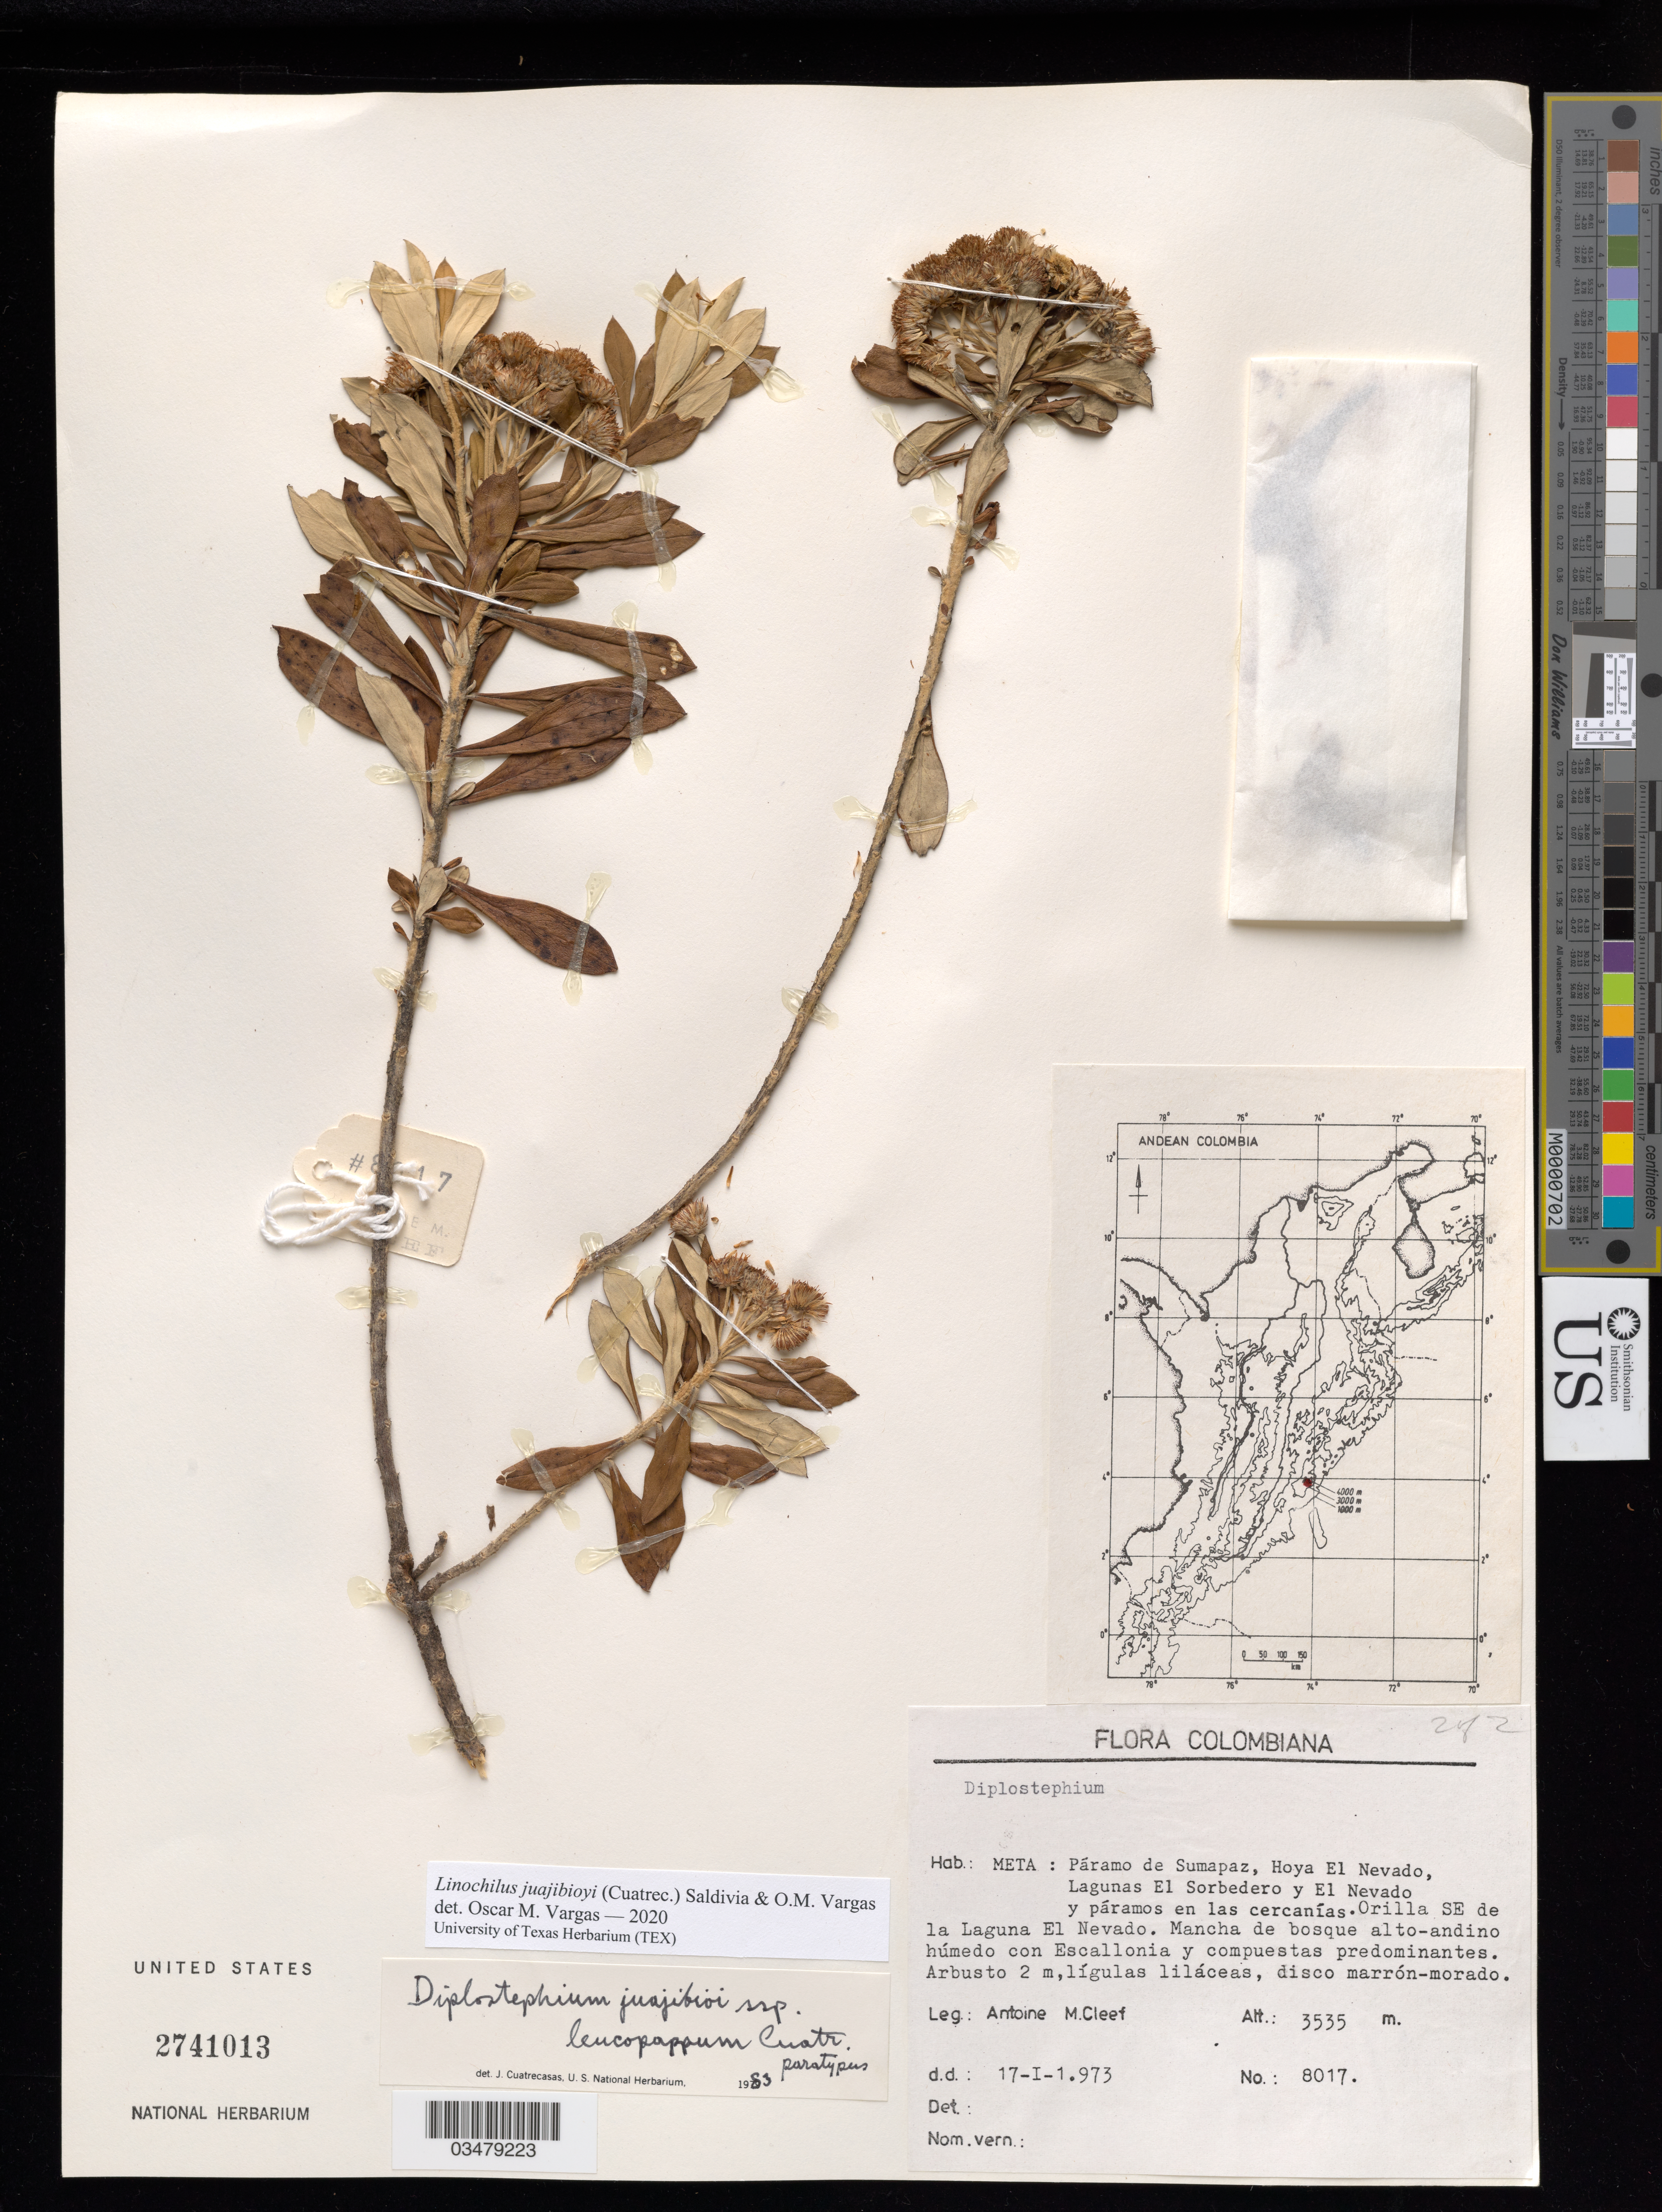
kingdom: Plantae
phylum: Tracheophyta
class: Magnoliopsida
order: Asterales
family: Asteraceae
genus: Linochilus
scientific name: Linochilus juajibioyi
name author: (Cuatrec.) Saldivia & O.M. Vargas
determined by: Vargas, Oscar M.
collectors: A. M. Cleef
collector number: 8017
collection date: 1973-01-17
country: Colombia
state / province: Meta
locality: Páramo de Sumapaz, Hoya El Nevado, Lagunas El Sorbedero y El Nevado y páramos en las cercanías. Orilla SE de la Laguna El Nevado.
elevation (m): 3535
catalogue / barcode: US 2741013